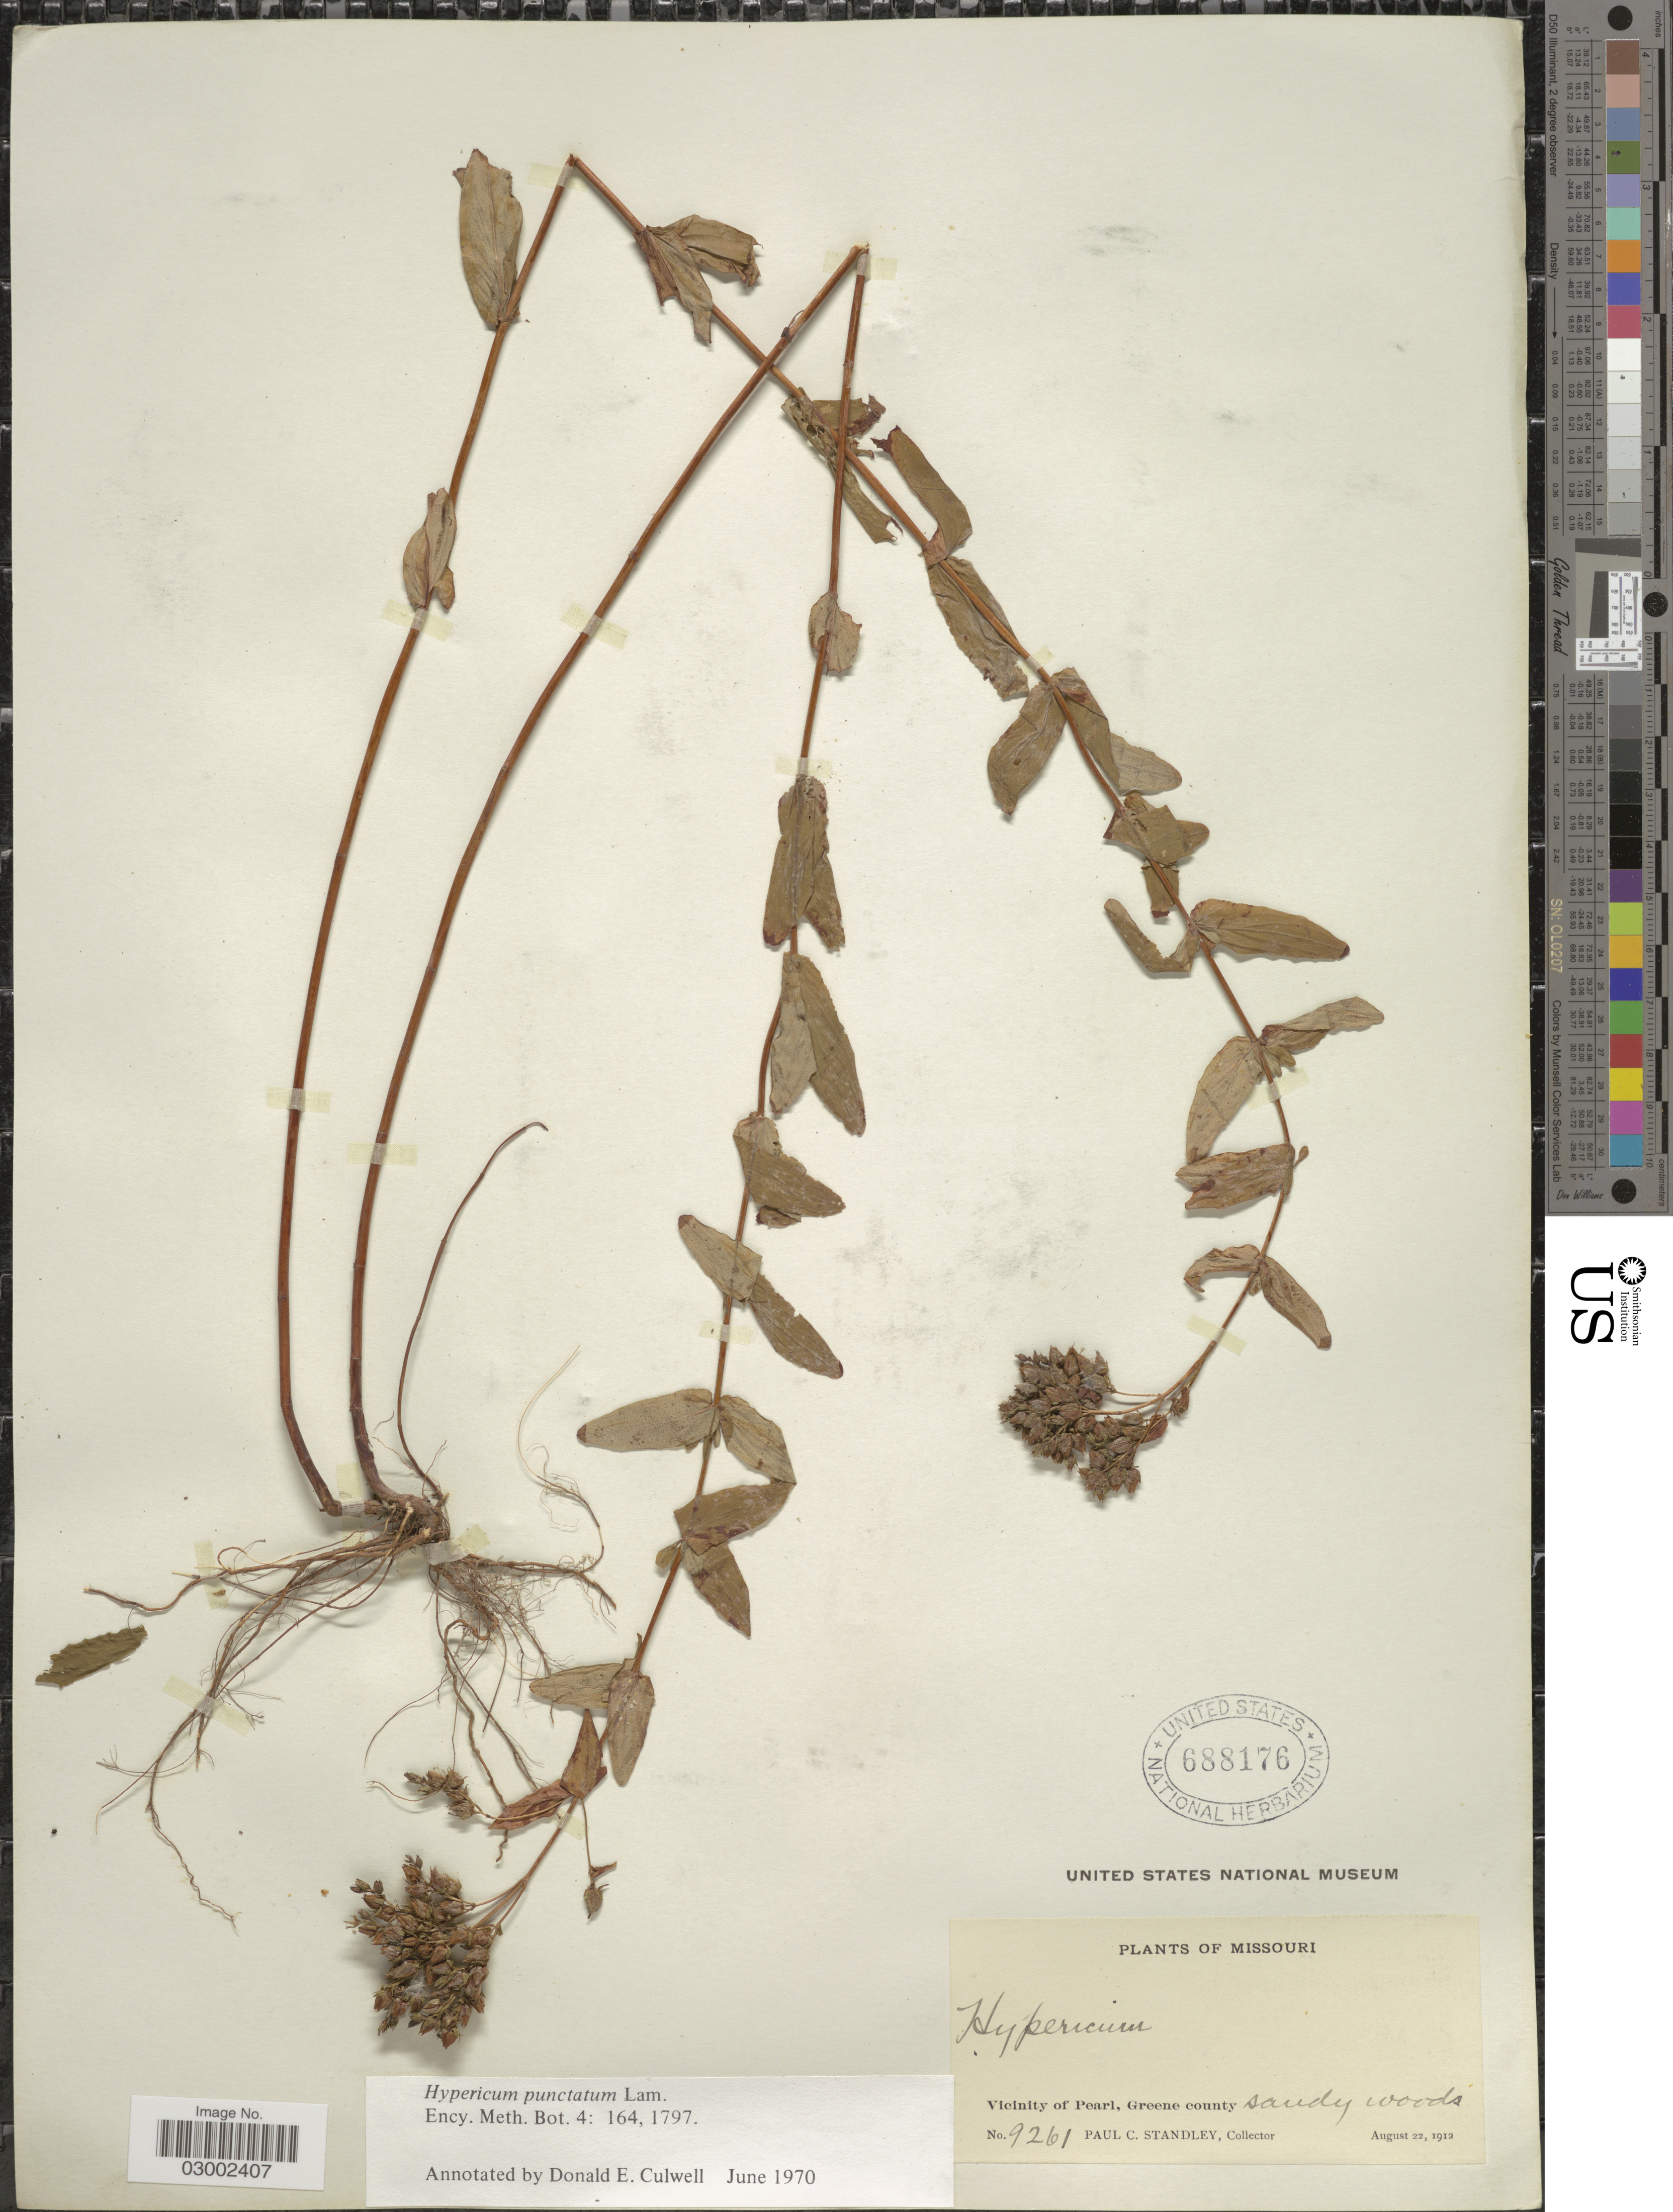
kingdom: Plantae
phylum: Tracheophyta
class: Magnoliopsida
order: Malpighiales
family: Hypericaceae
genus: Hypericum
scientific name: Hypericum punctatum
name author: Lam.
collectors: P. C. Standley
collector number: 9261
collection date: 1912-08-22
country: United States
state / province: Missouri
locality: Vicinity of Pearl, Greene county.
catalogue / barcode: US 688176